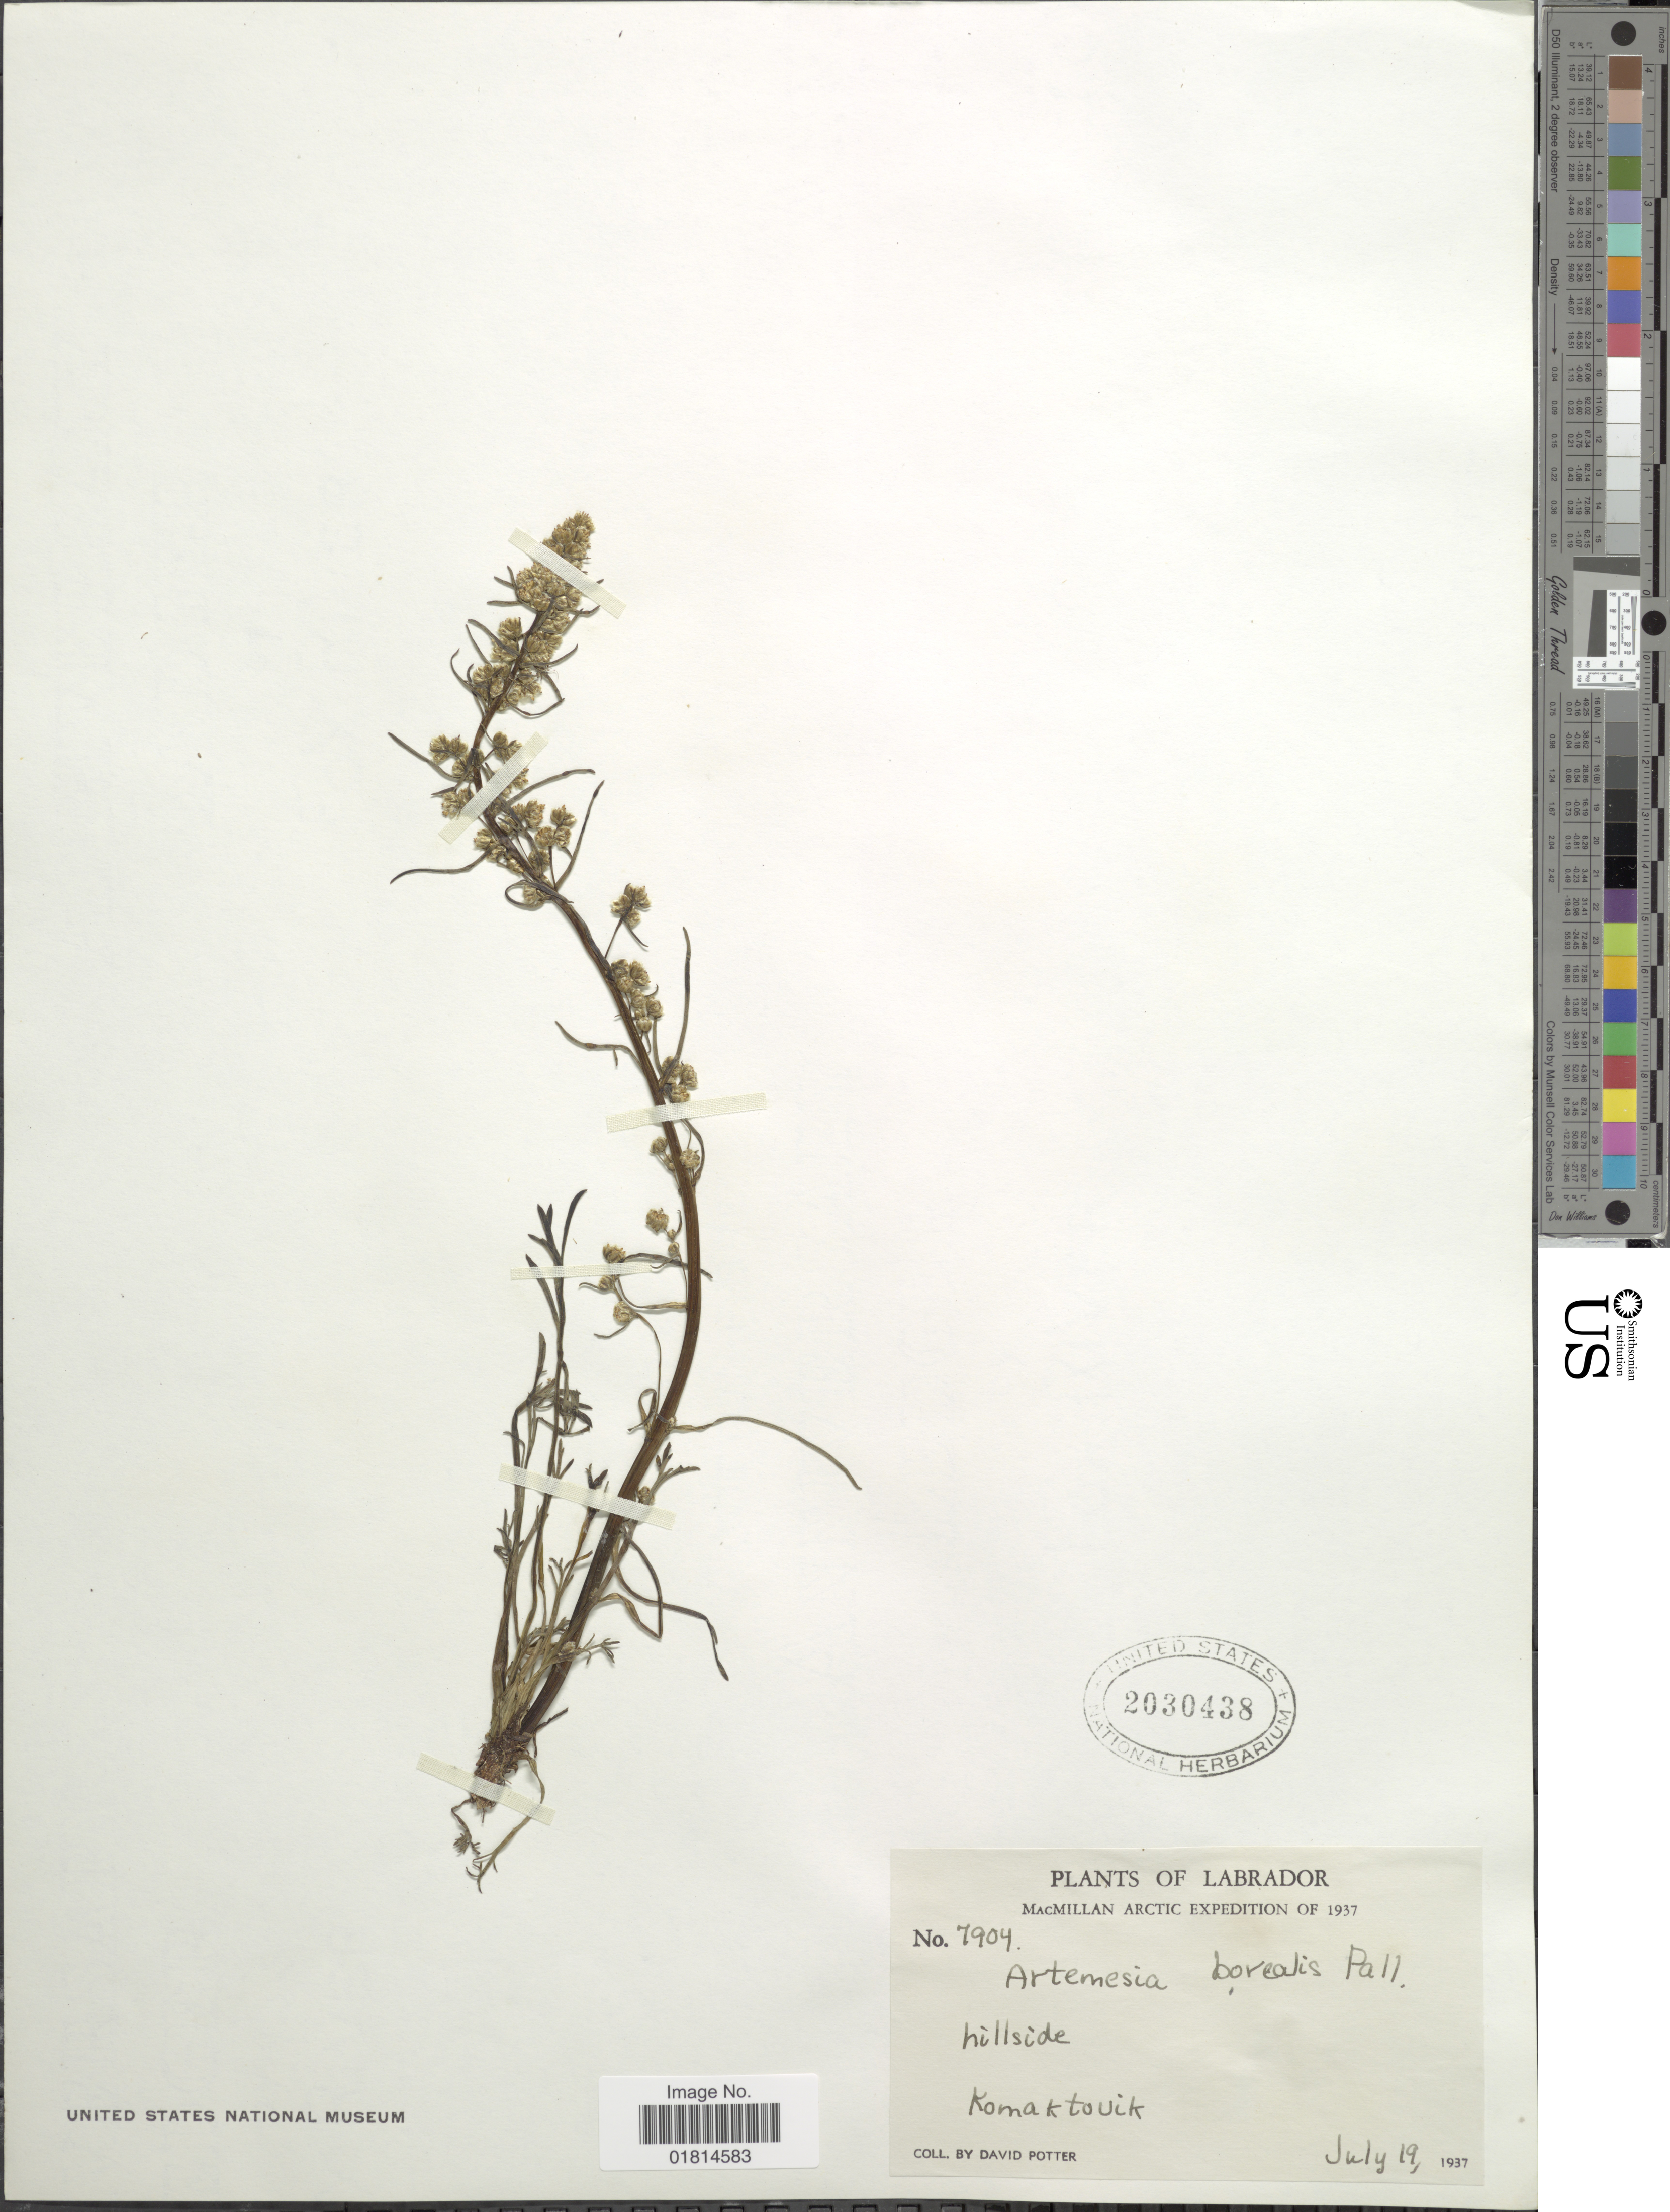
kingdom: Plantae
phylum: Tracheophyta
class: Magnoliopsida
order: Asterales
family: Asteraceae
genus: Artemisia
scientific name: Artemisia borealis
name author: Pall.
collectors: D. Potter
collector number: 7904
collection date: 1937-07-19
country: Canada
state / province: Newfoundland and Labrador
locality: Labrador. MacMillan Arctic. Hillside. Komaktouik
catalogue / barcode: US 2030438